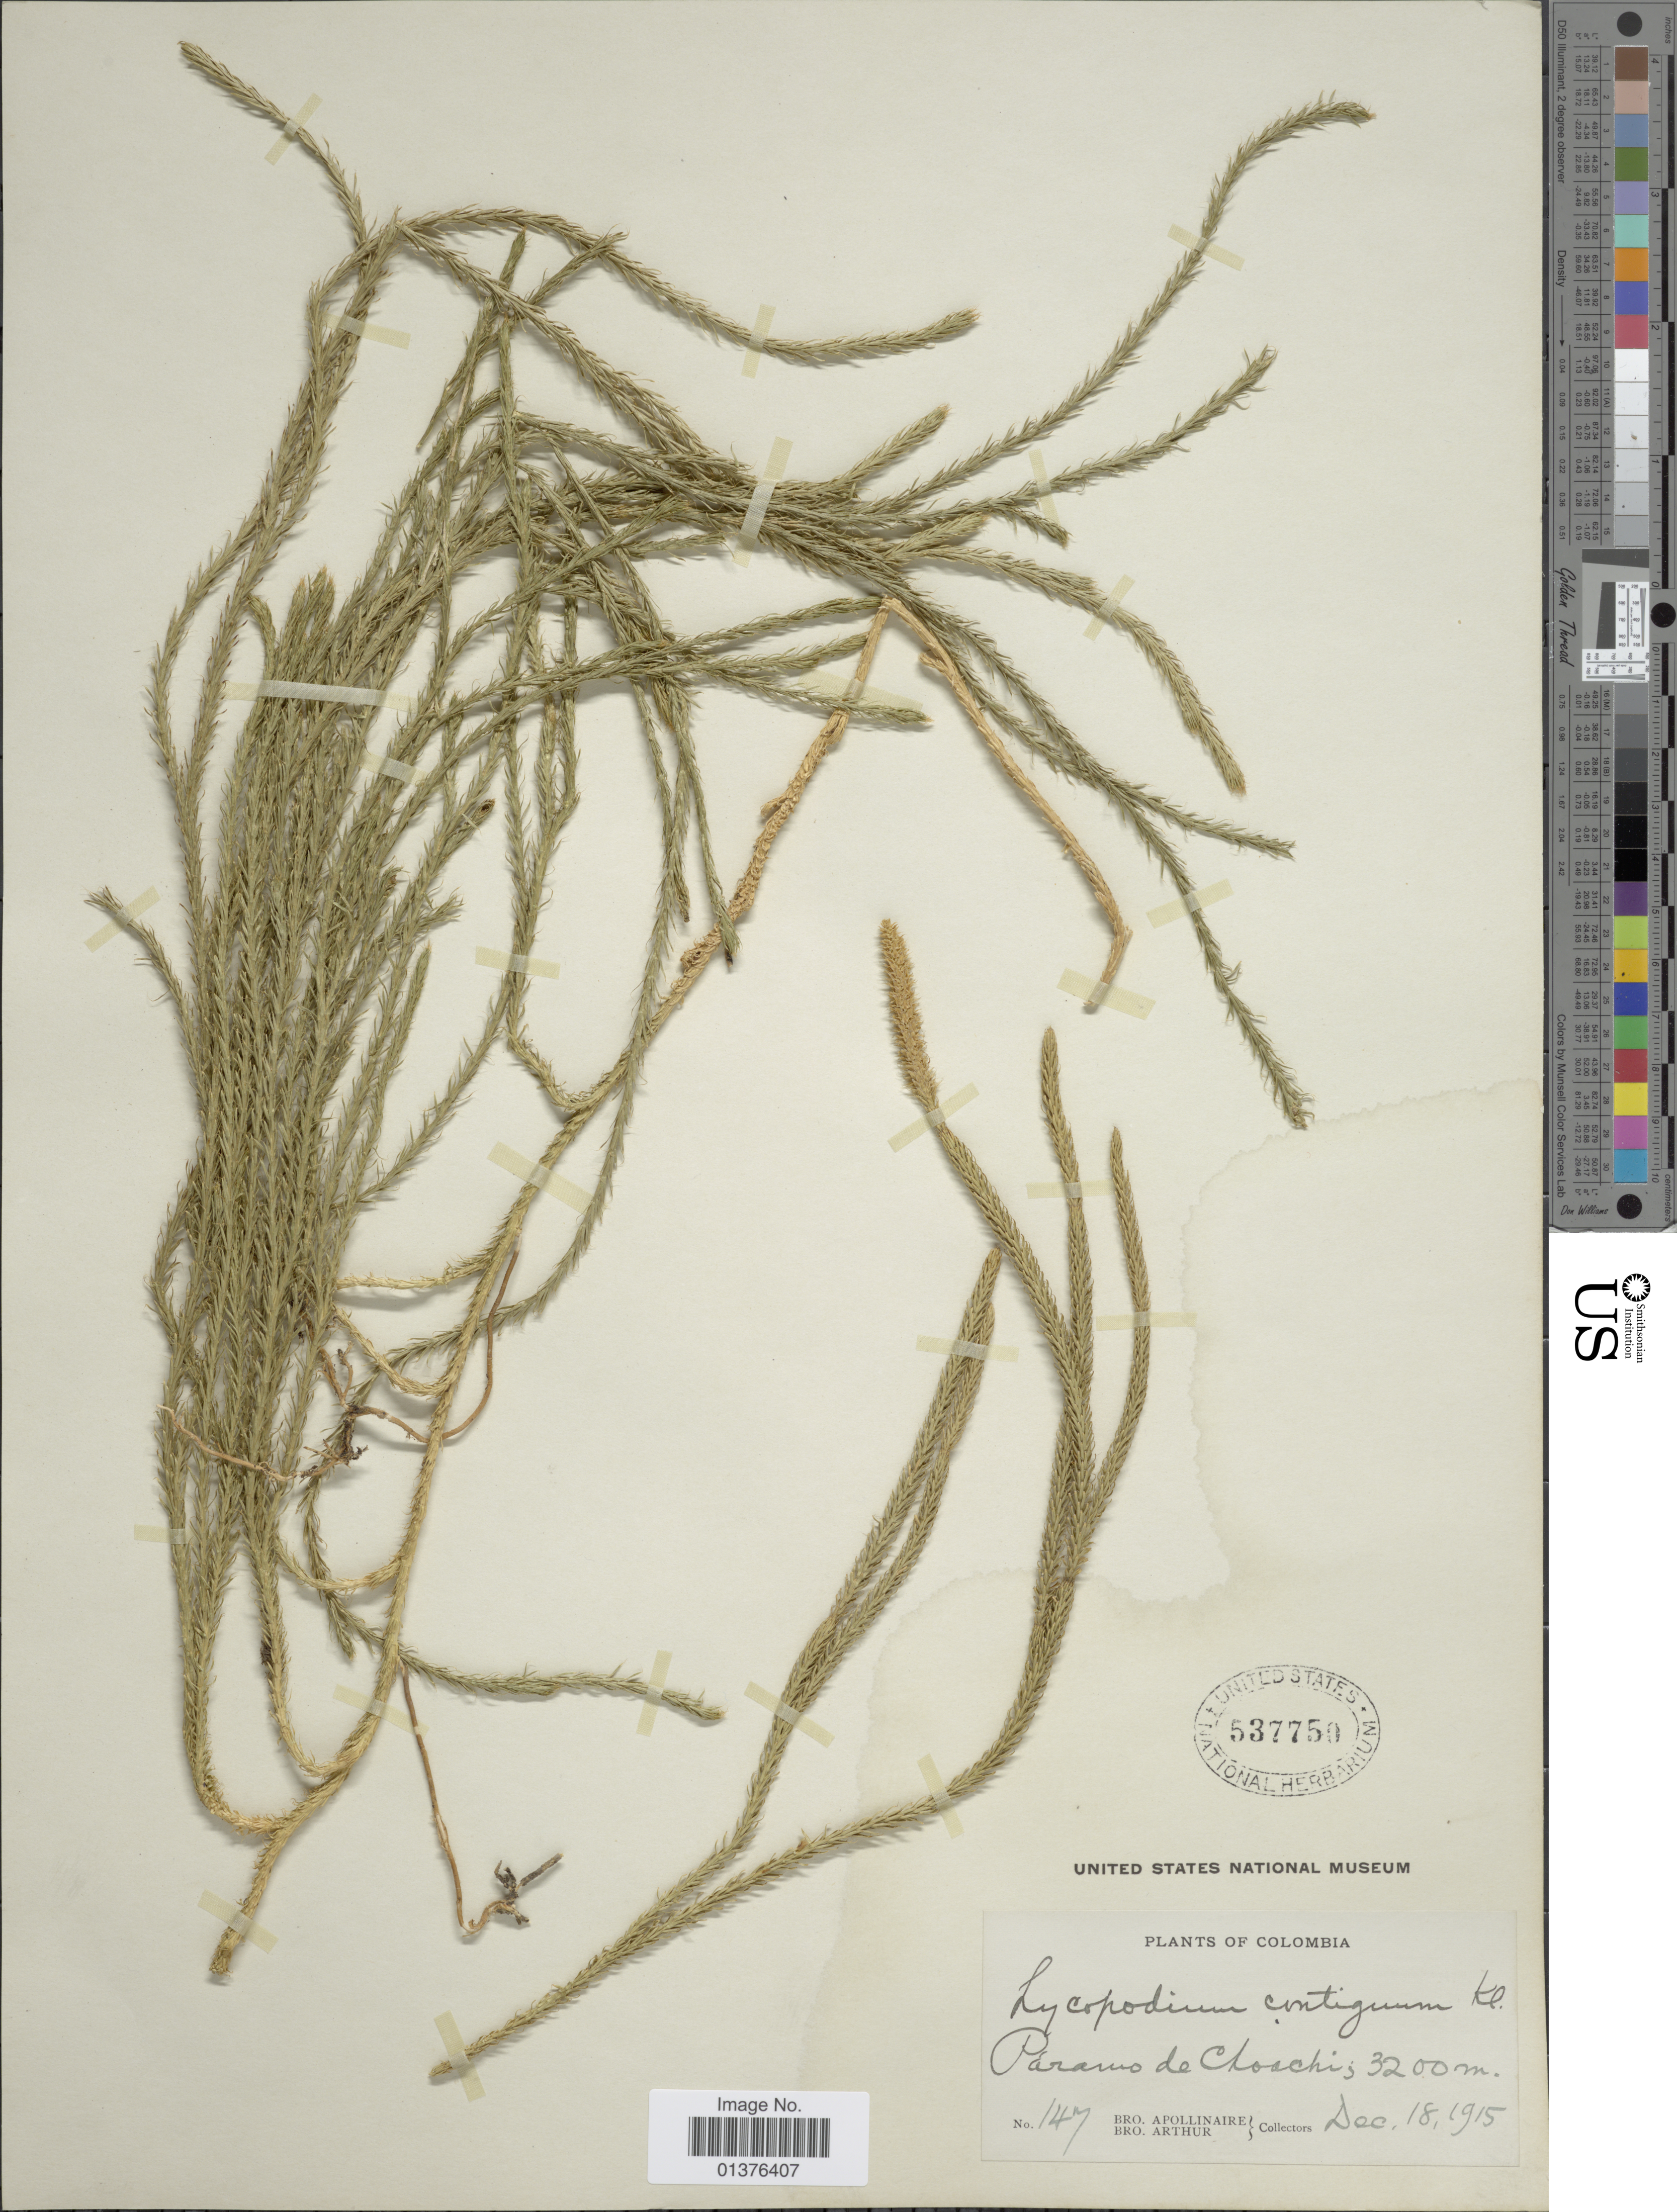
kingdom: Plantae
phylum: Tracheophyta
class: Lycopodiopsida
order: Lycopodiales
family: Lycopodiaceae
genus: Lycopodium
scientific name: Lycopodium clavatum subsp. contiguum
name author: (Klotzsch) B. Øllg.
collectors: Bro. Apollinaire & Bro. Arthur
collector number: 147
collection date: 1915-12-18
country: Colombia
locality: Páramo de Choachi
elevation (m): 3200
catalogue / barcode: US 537759